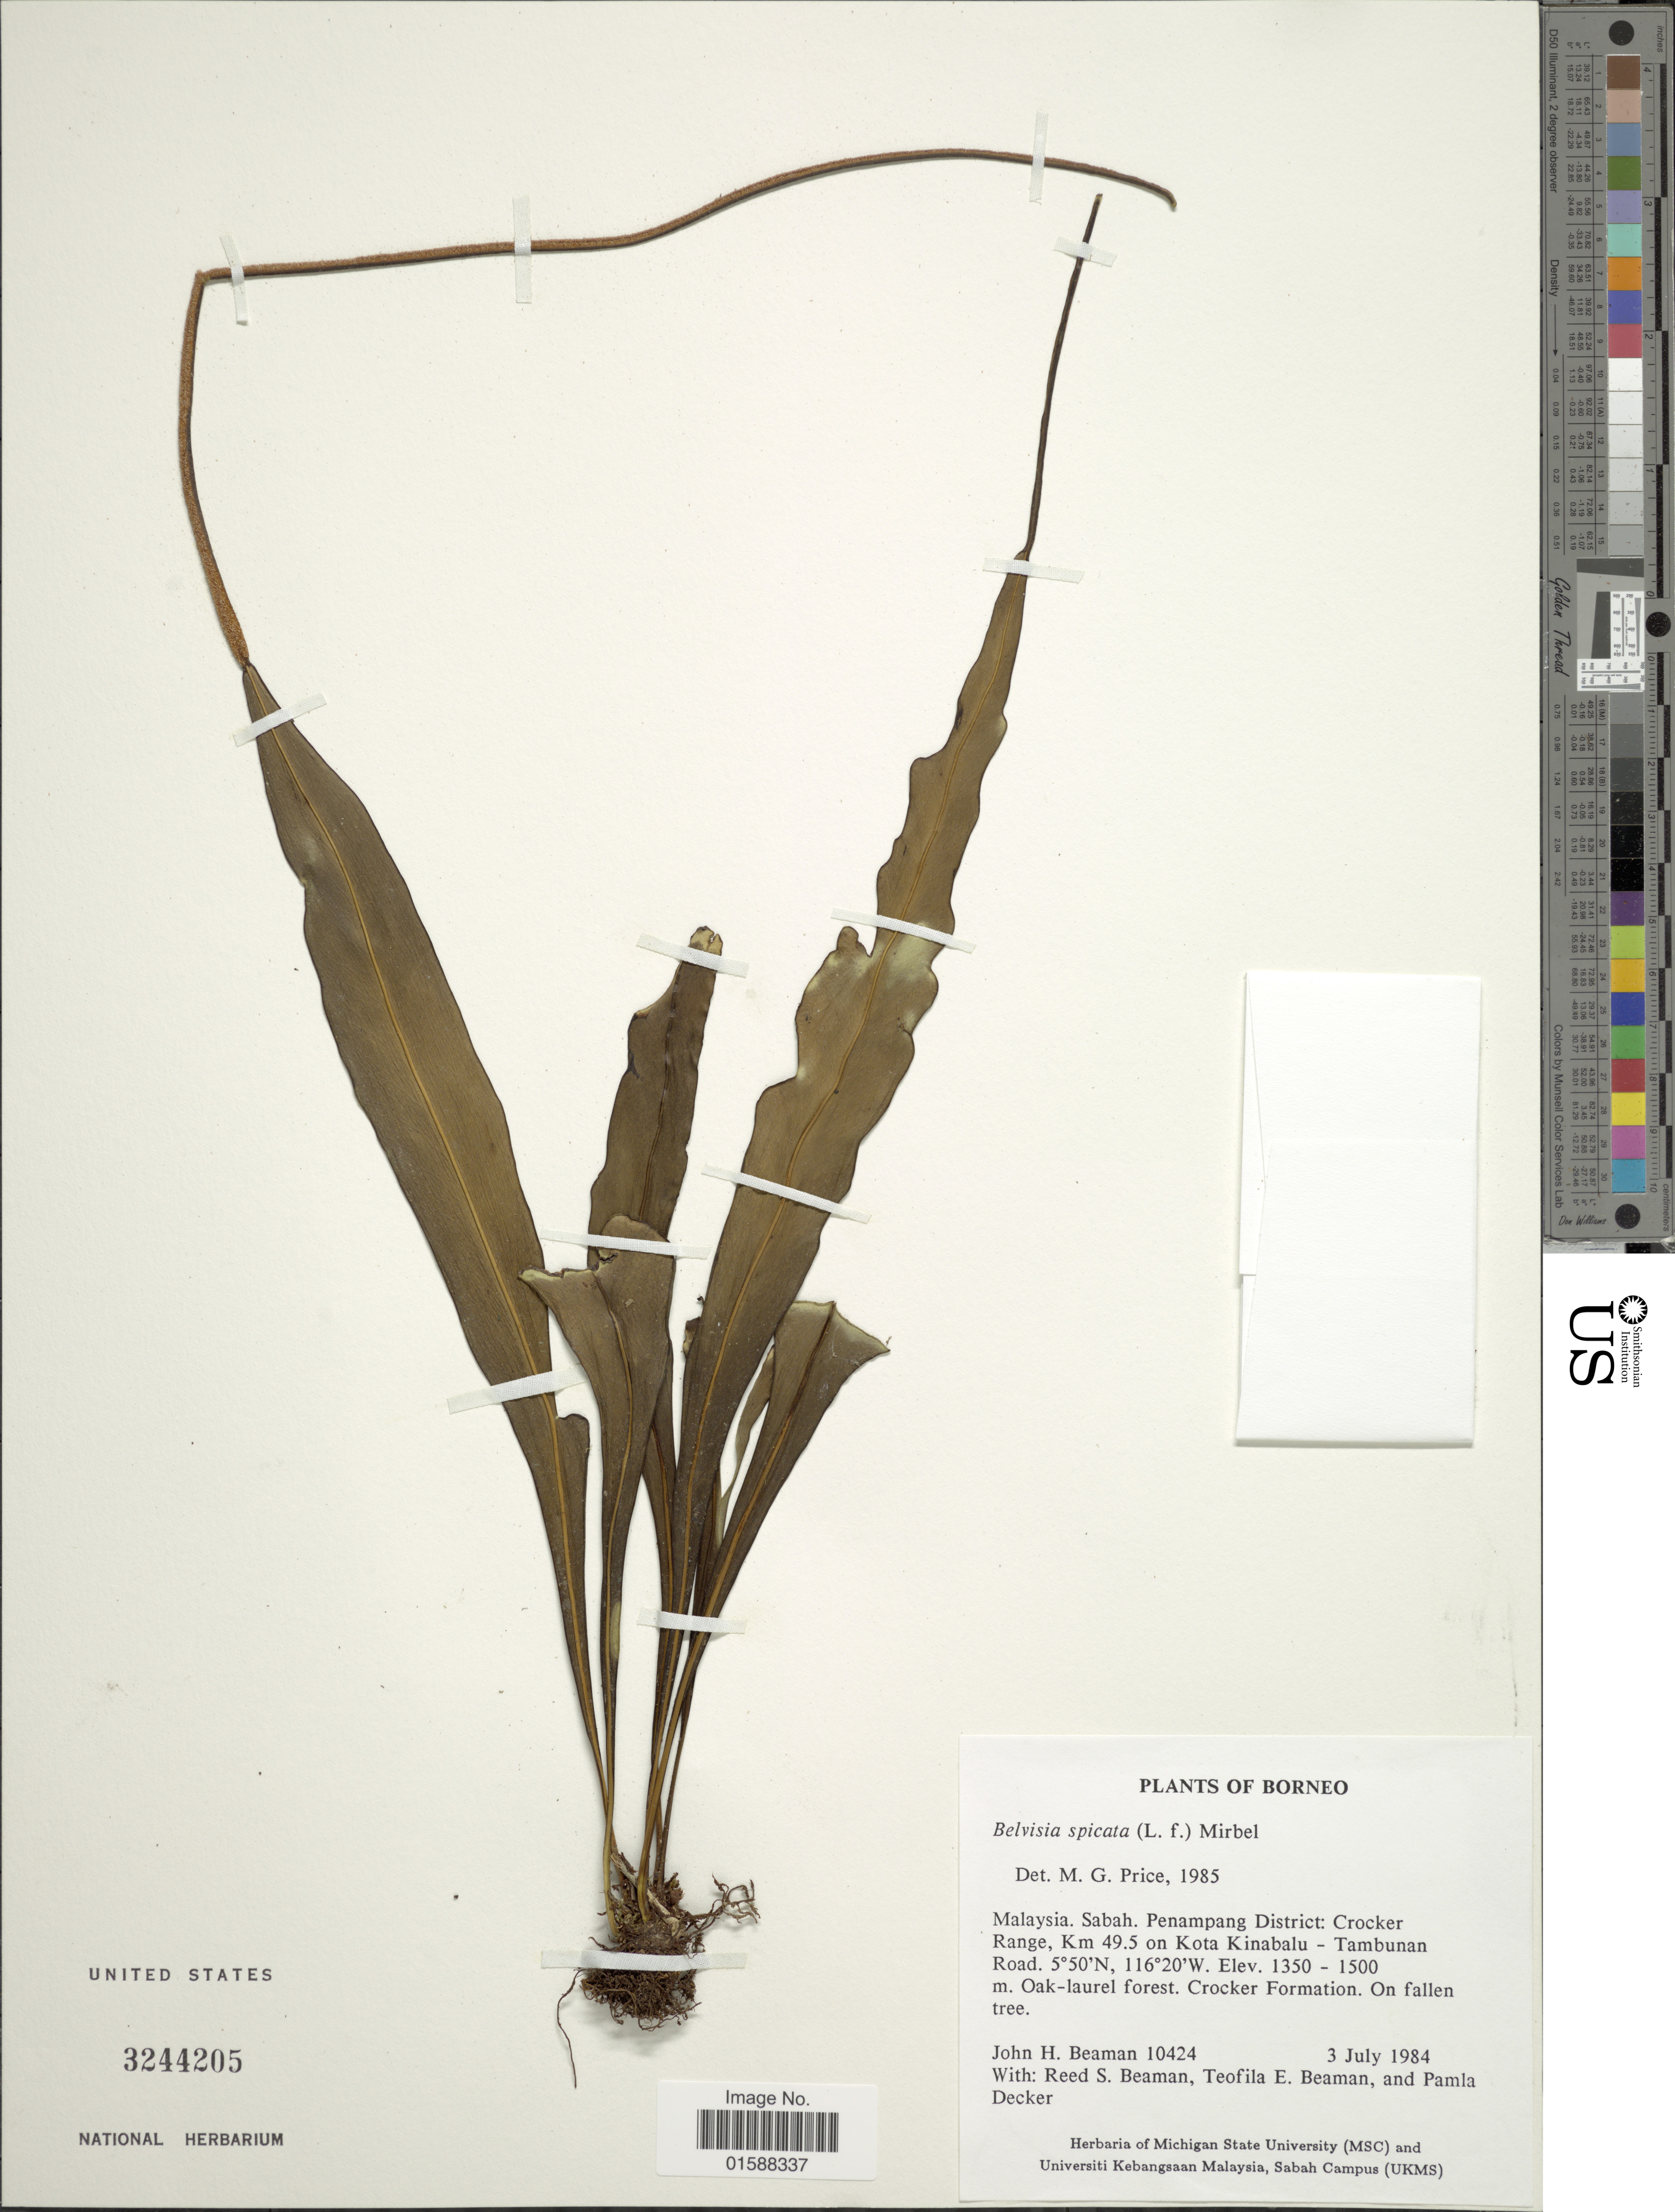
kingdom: Plantae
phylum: Tracheophyta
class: Polypodiopsida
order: Polypodiales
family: Polypodiaceae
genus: Lepisorus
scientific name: Lepisorus spicatus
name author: (L. f.) Li S. Wang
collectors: J. H. Beaman, R. S. Beaman, T. E. Beaman & P. Decker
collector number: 10424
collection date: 1984-07-03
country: Malaysia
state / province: Sabah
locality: Borneo. Penampang District: Crocker Range, Km 49.5 on Kota Kinabalu - Tambunan Road. Oak-laurel forest. Crocker Formation. On fallen tree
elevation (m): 1350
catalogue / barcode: US 3244205